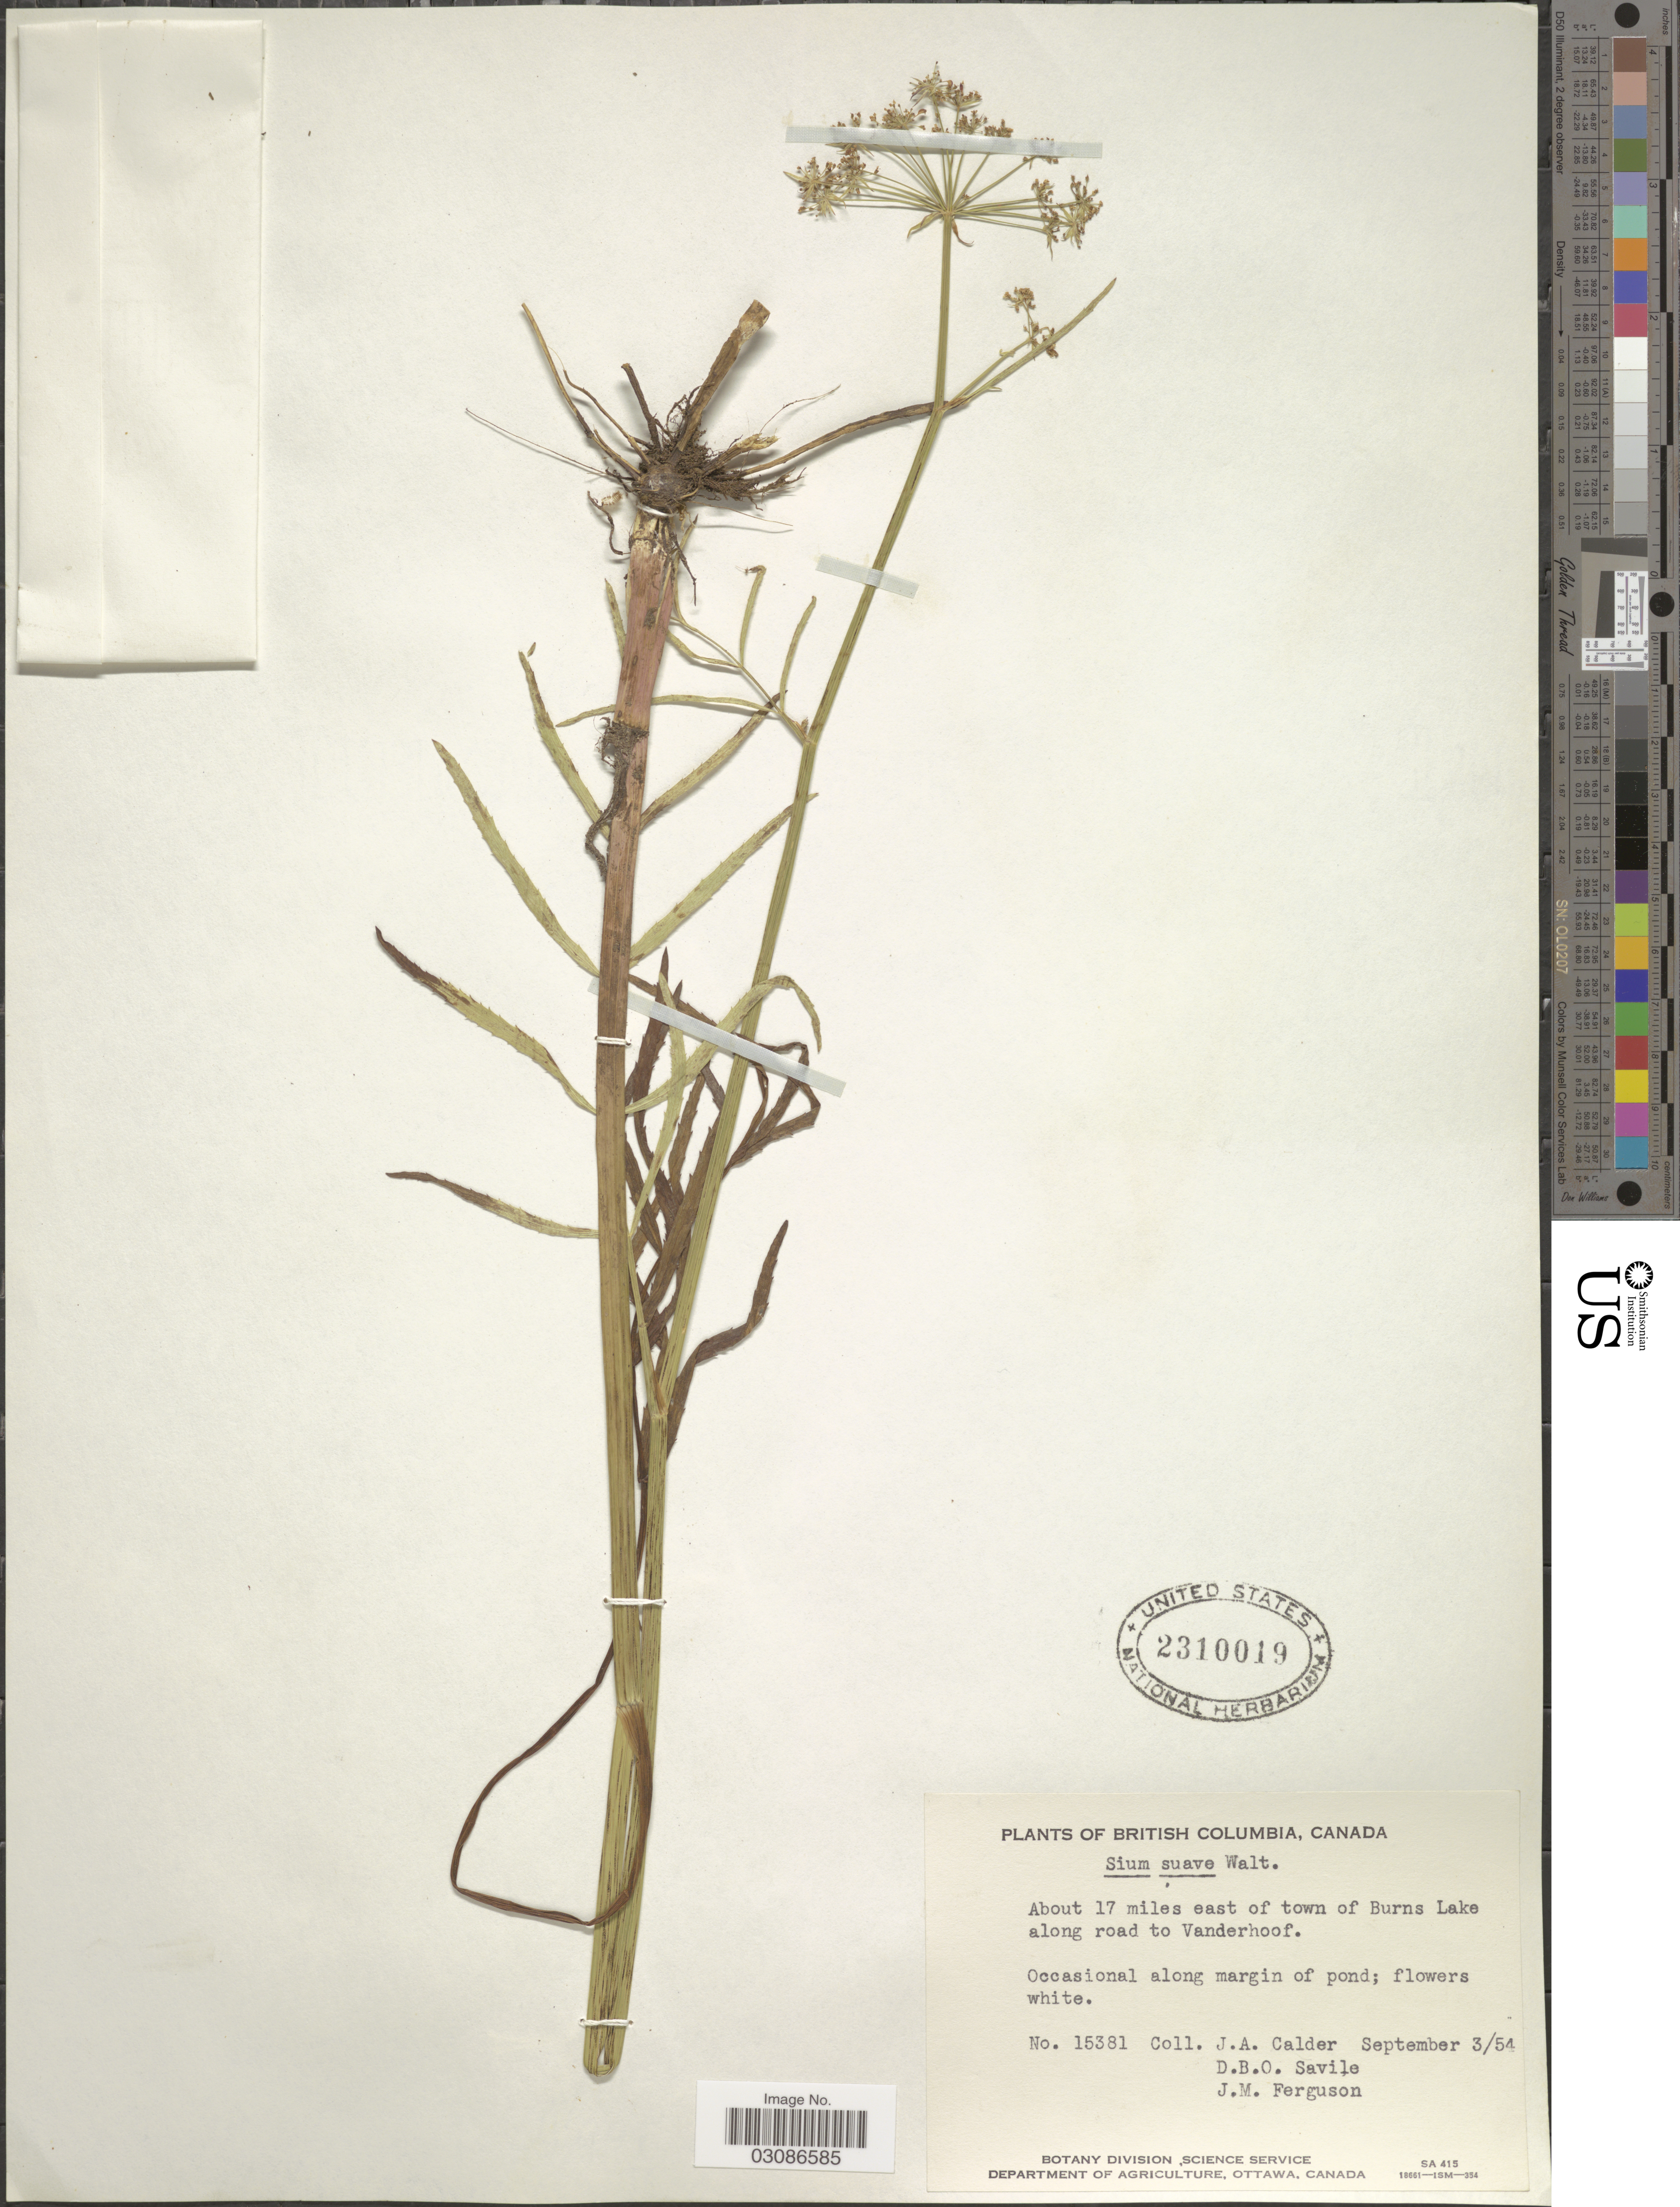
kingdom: Plantae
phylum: Tracheophyta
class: Magnoliopsida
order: Apiales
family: Apiaceae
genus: Sium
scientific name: Sium suave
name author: Walter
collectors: J. A. Calder, D. Savile & J. M. Ferguson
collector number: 15381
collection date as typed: Transcribed d/m/y: 3/9/54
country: Canada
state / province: British Columbia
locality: About 17 miles east of town of Burns Lake along road to Vanderhoof.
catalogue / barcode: US 2310019